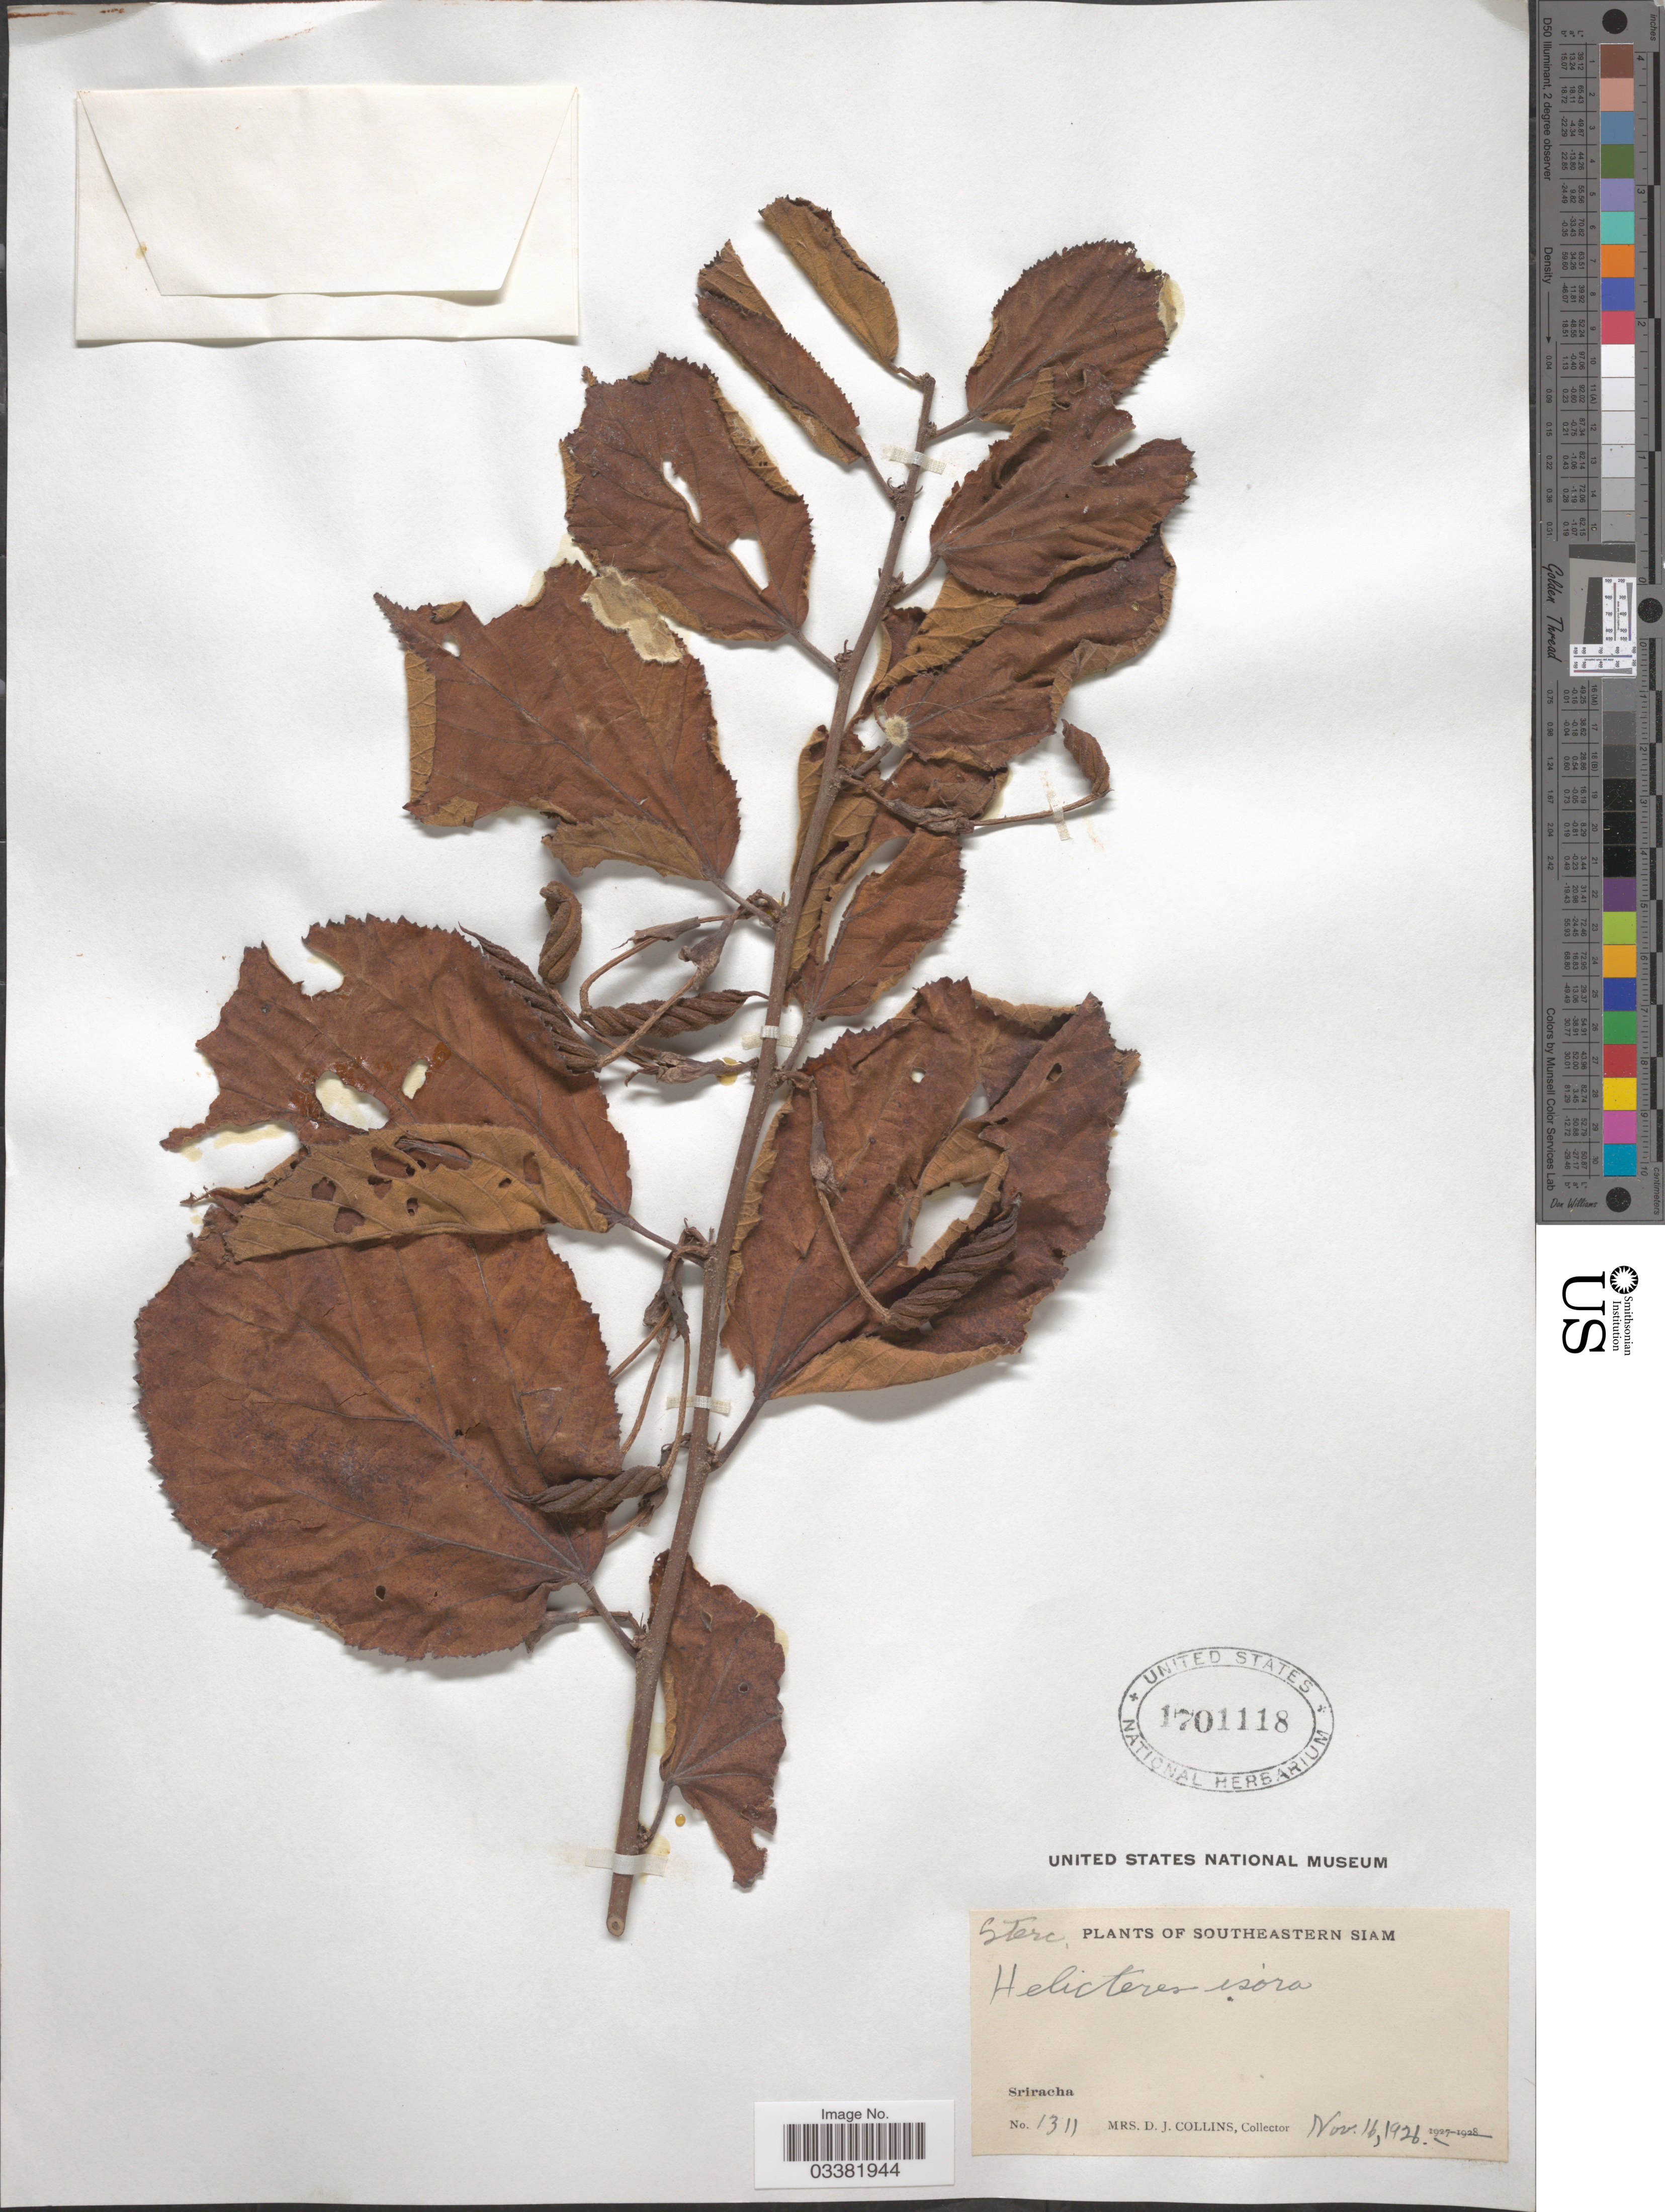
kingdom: Plantae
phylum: Tracheophyta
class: Magnoliopsida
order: Malvales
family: Malvaceae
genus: Helicteres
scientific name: Helicteres isora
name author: L.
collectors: Mrs. D. J. Collins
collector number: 1311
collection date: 1926-11-16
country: Thailand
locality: Southeastern Siam. Sriracha.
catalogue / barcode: US 1701118